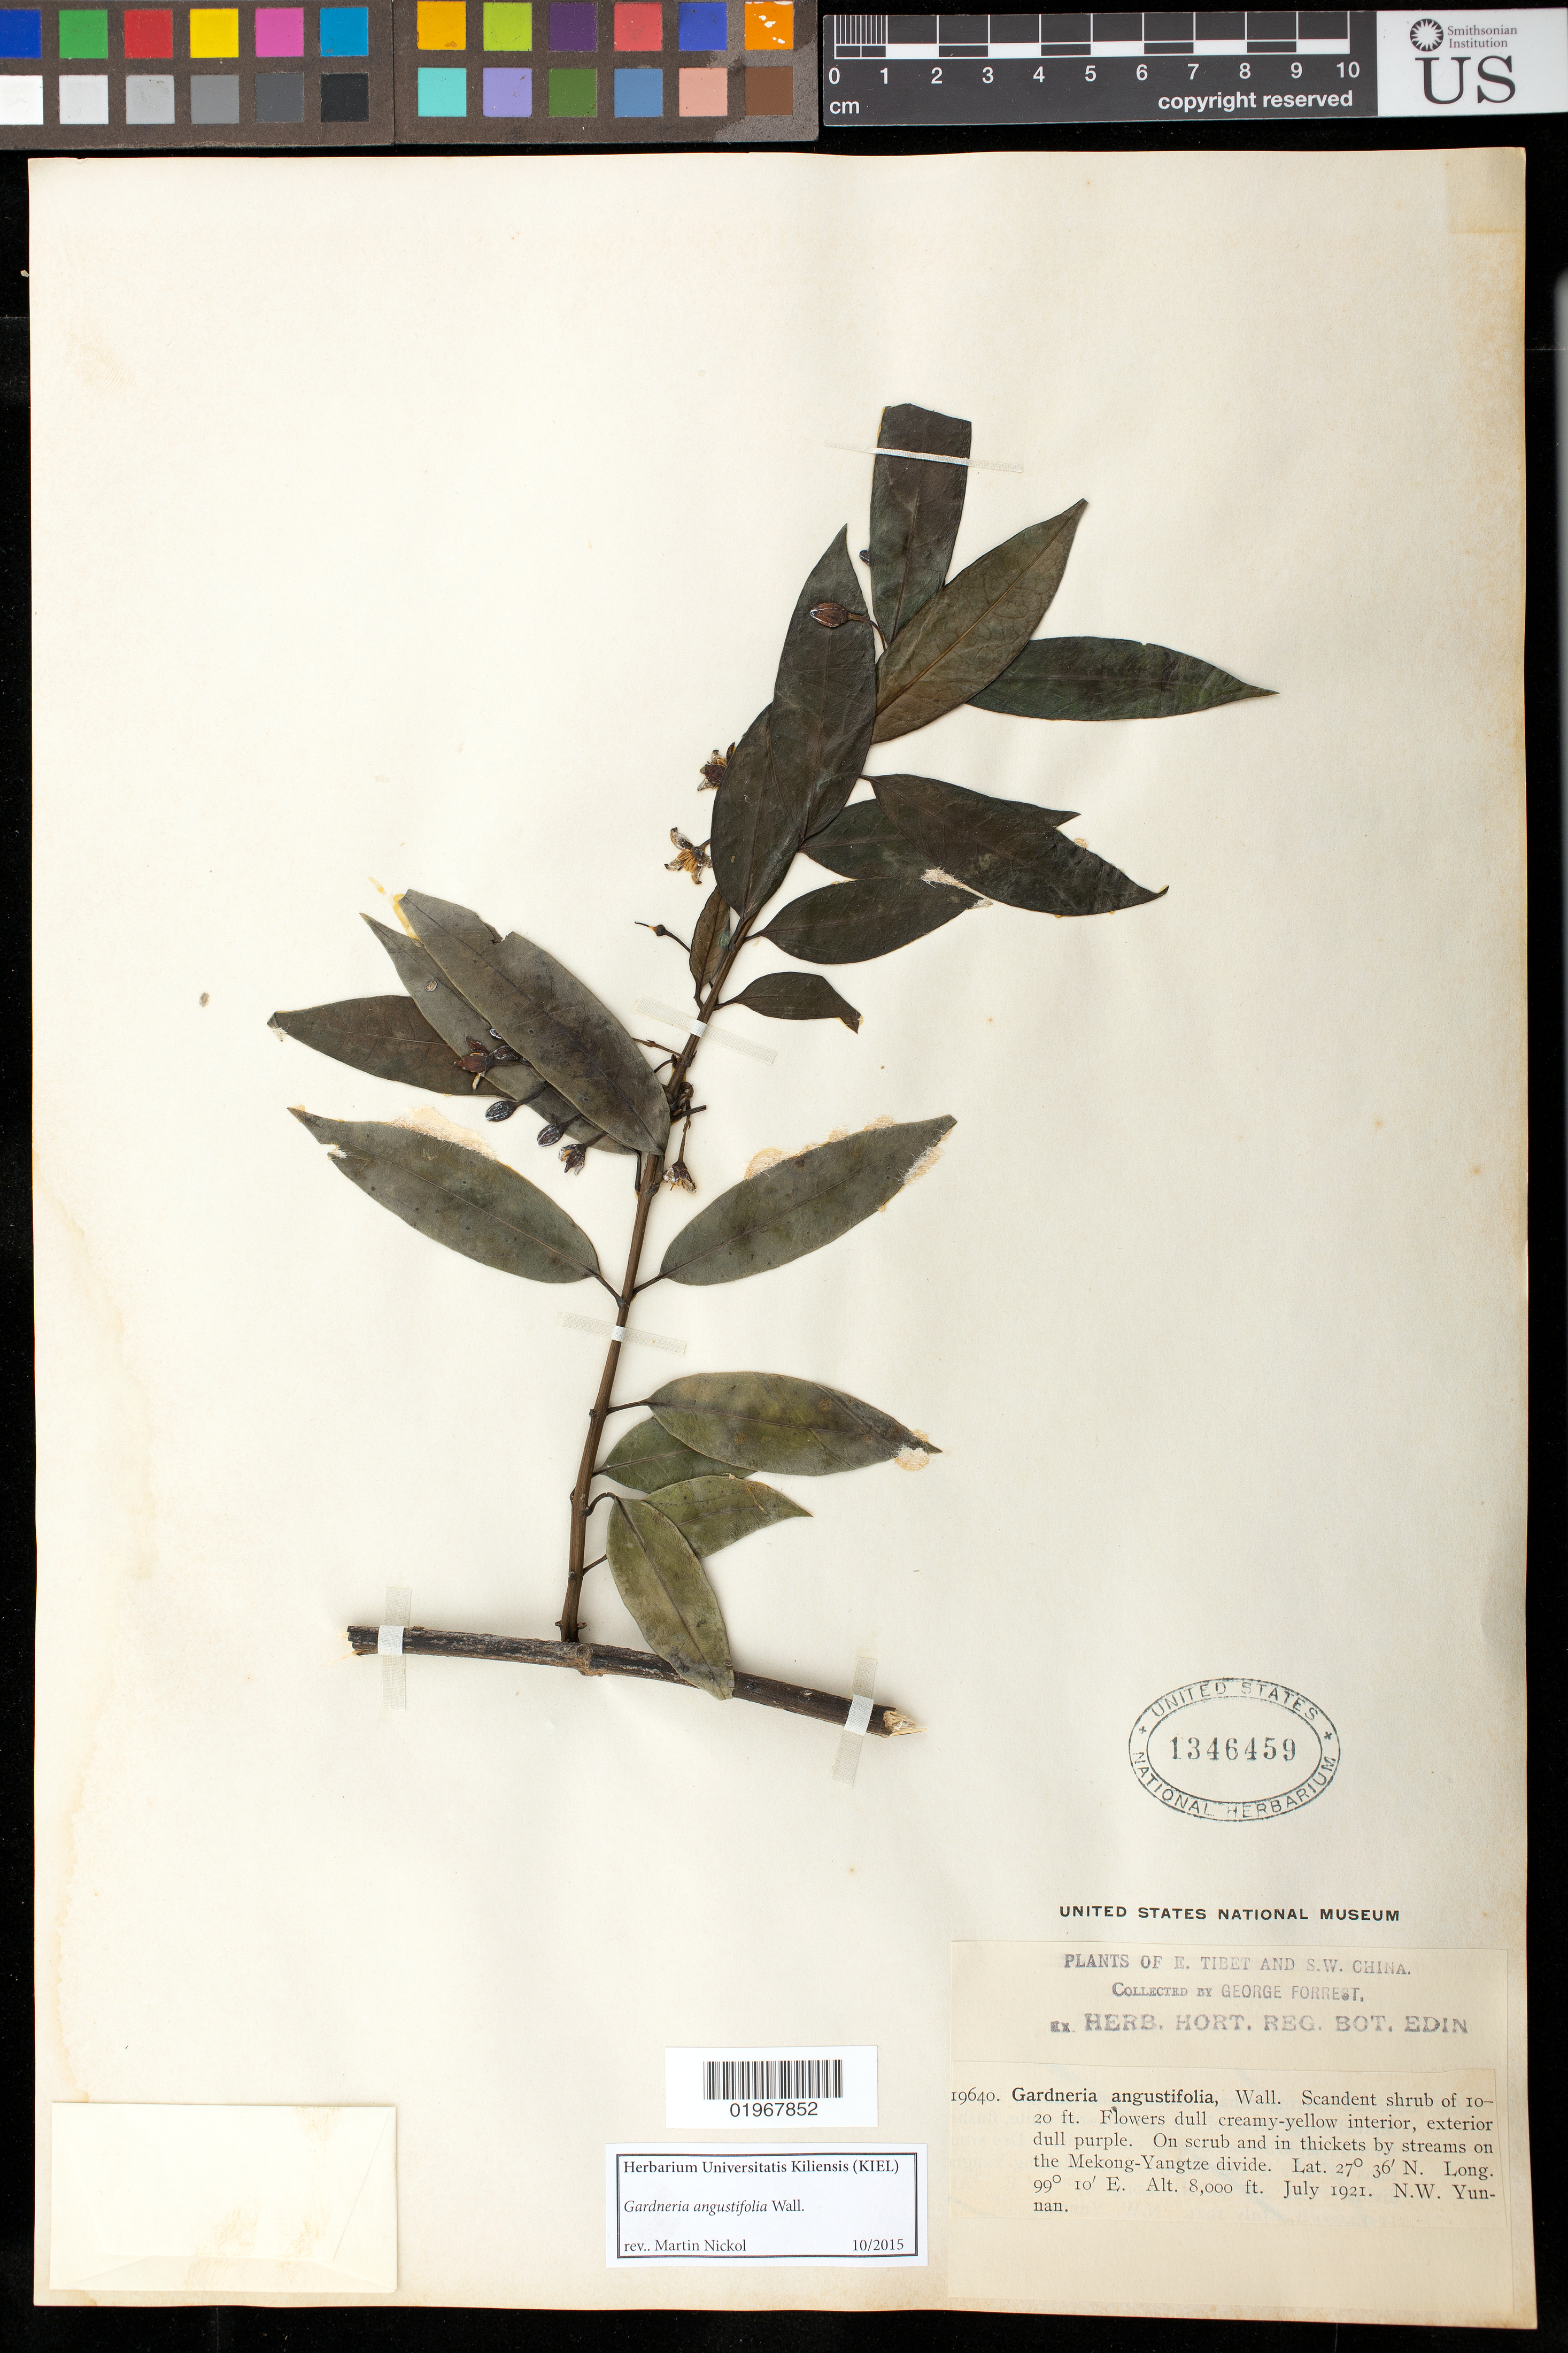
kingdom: Plantae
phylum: Tracheophyta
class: Magnoliopsida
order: Gentianales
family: Loganiaceae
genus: Gardneria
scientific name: Gardneria angustifolia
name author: Wall.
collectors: G. Forrest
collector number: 19640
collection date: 1921-07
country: China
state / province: Yunnan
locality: On scrub and in thickets by streams on Mekong-Yangtze divide. N.W. Yunnan.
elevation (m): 2438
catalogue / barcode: US 1346459